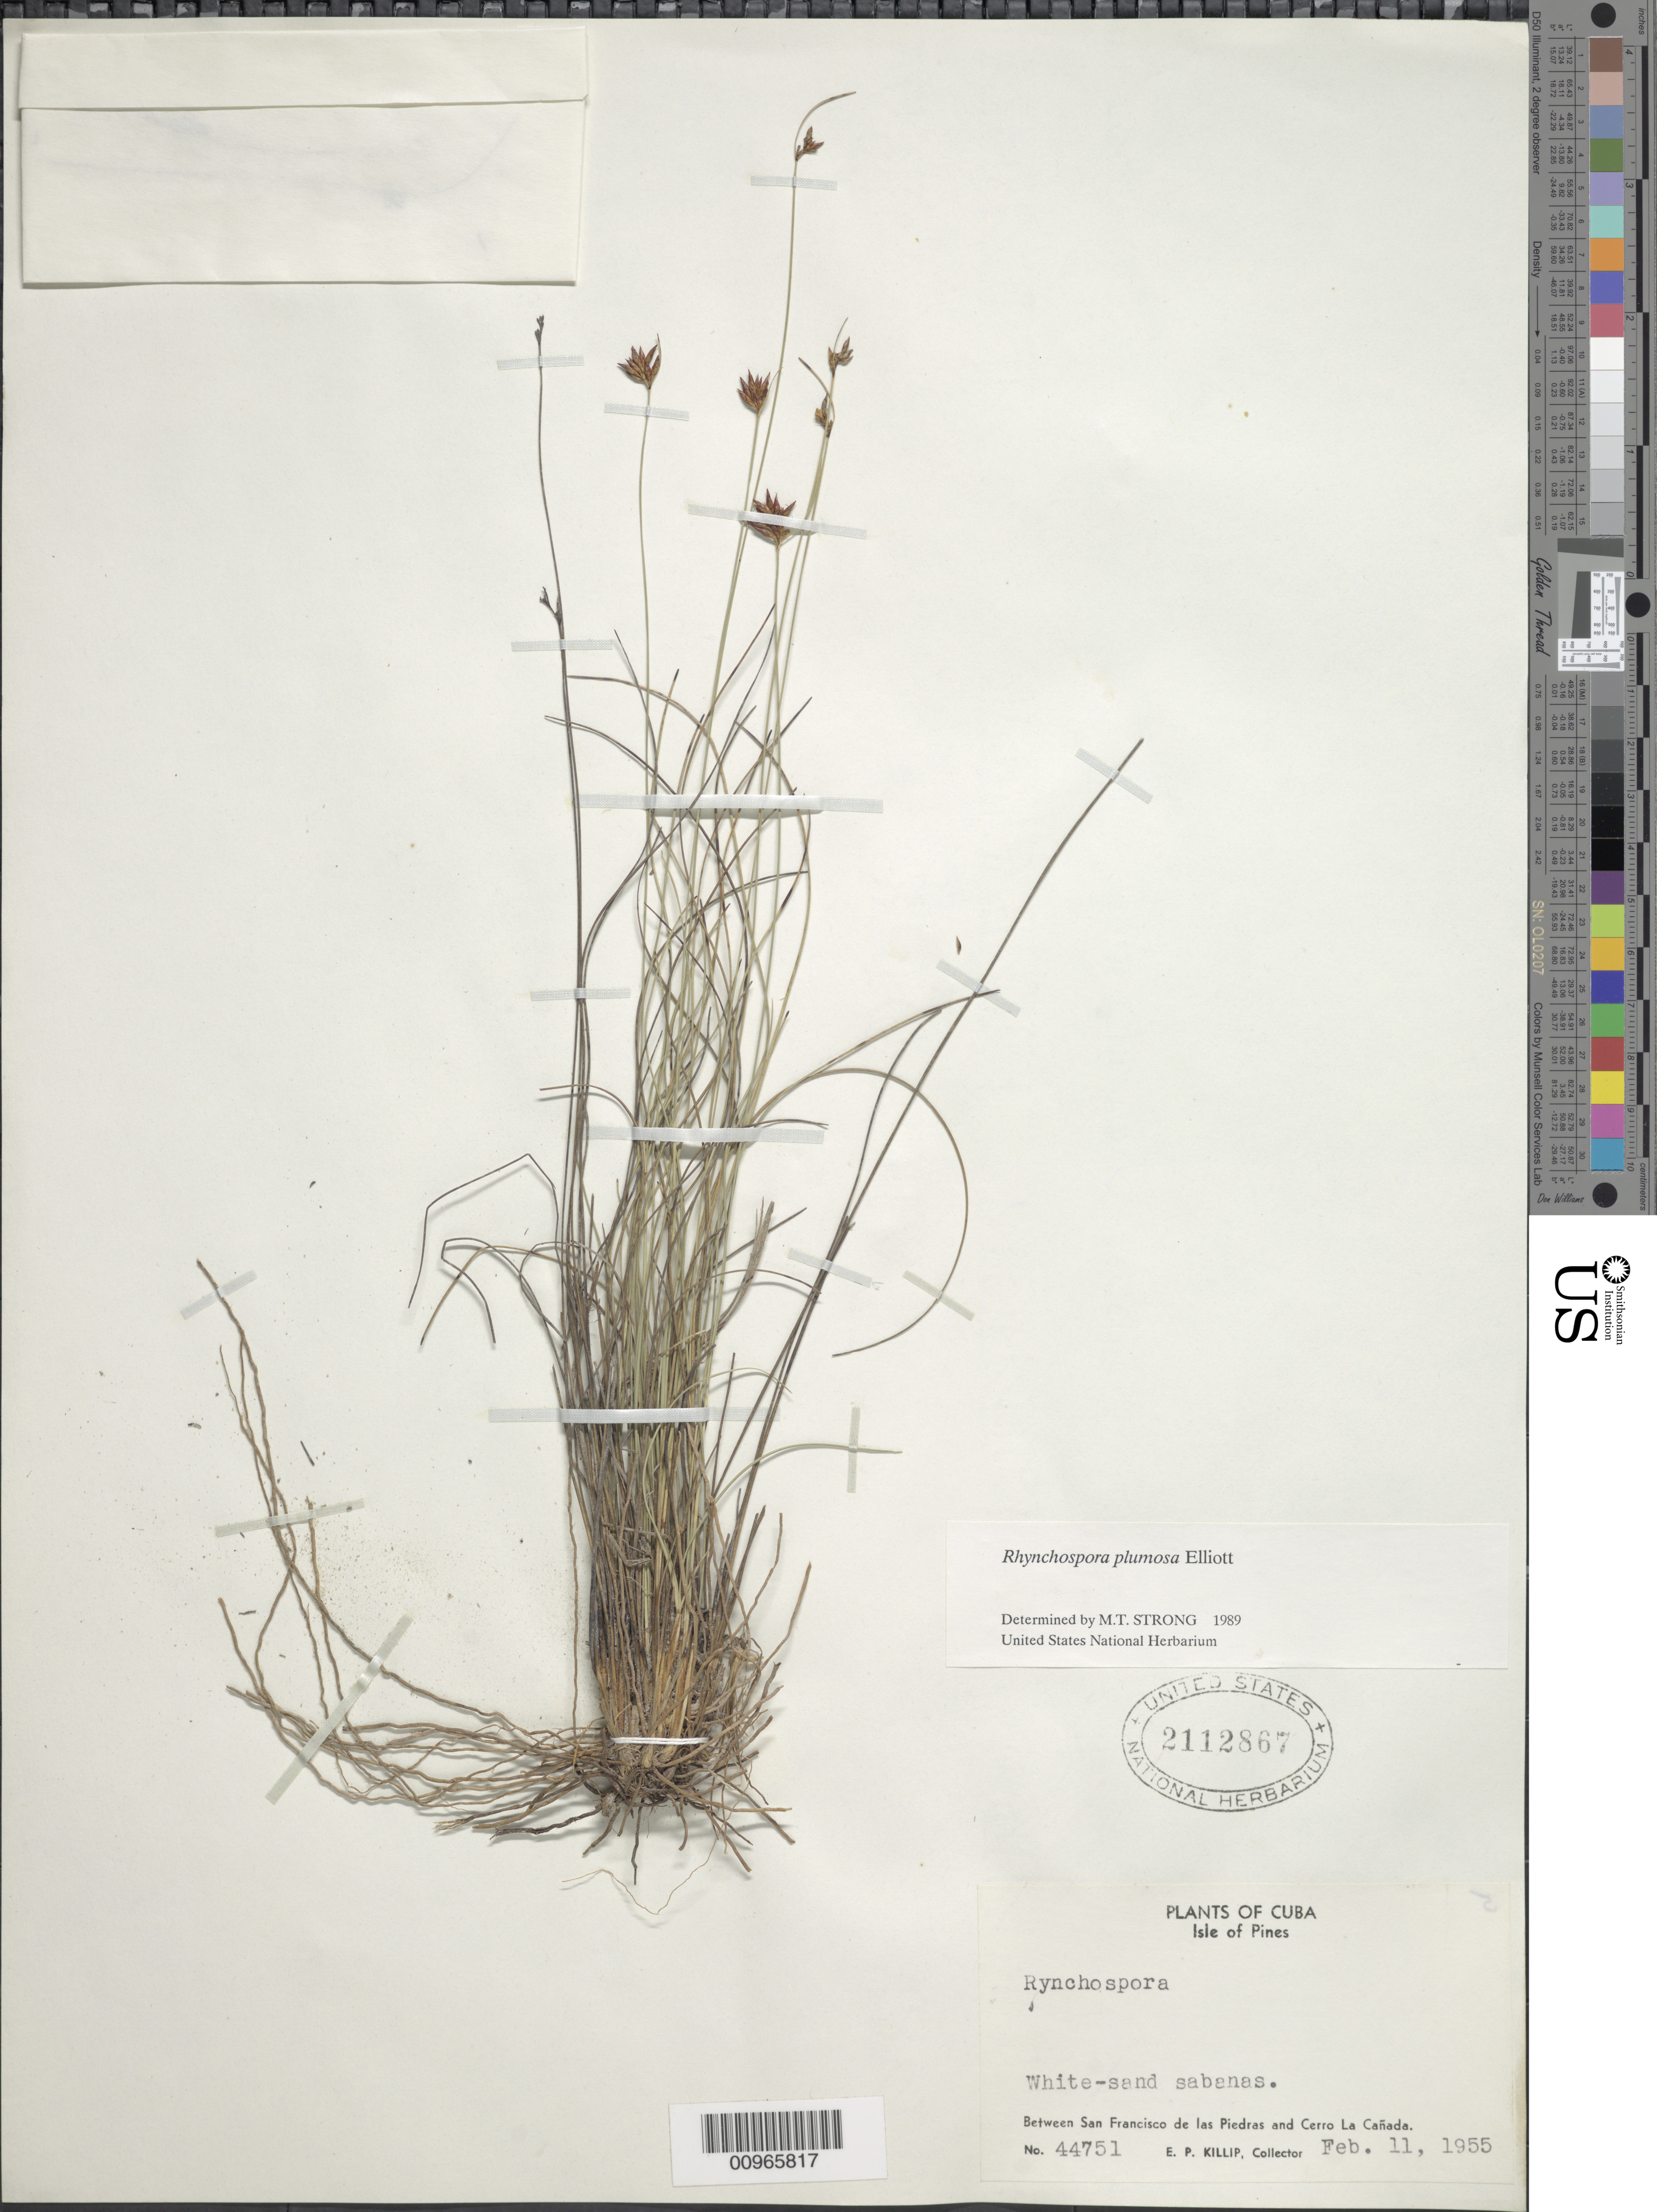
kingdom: Plantae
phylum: Tracheophyta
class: Liliopsida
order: Poales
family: Cyperaceae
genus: Rhynchospora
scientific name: Rhynchospora plumosa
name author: Elliott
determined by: Strong, M. T., (US), Smithsonian Institution - National Museum of Natural History (UNITED STATES)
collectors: E. P. Killip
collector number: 44751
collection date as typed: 11 Feb 1955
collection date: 1955-02-11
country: Cuba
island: Isla de la Juventud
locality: Sabanas between San Francisco de las Piedras and Cerro La Cañada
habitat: White-sand sabanas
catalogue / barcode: US 2112867